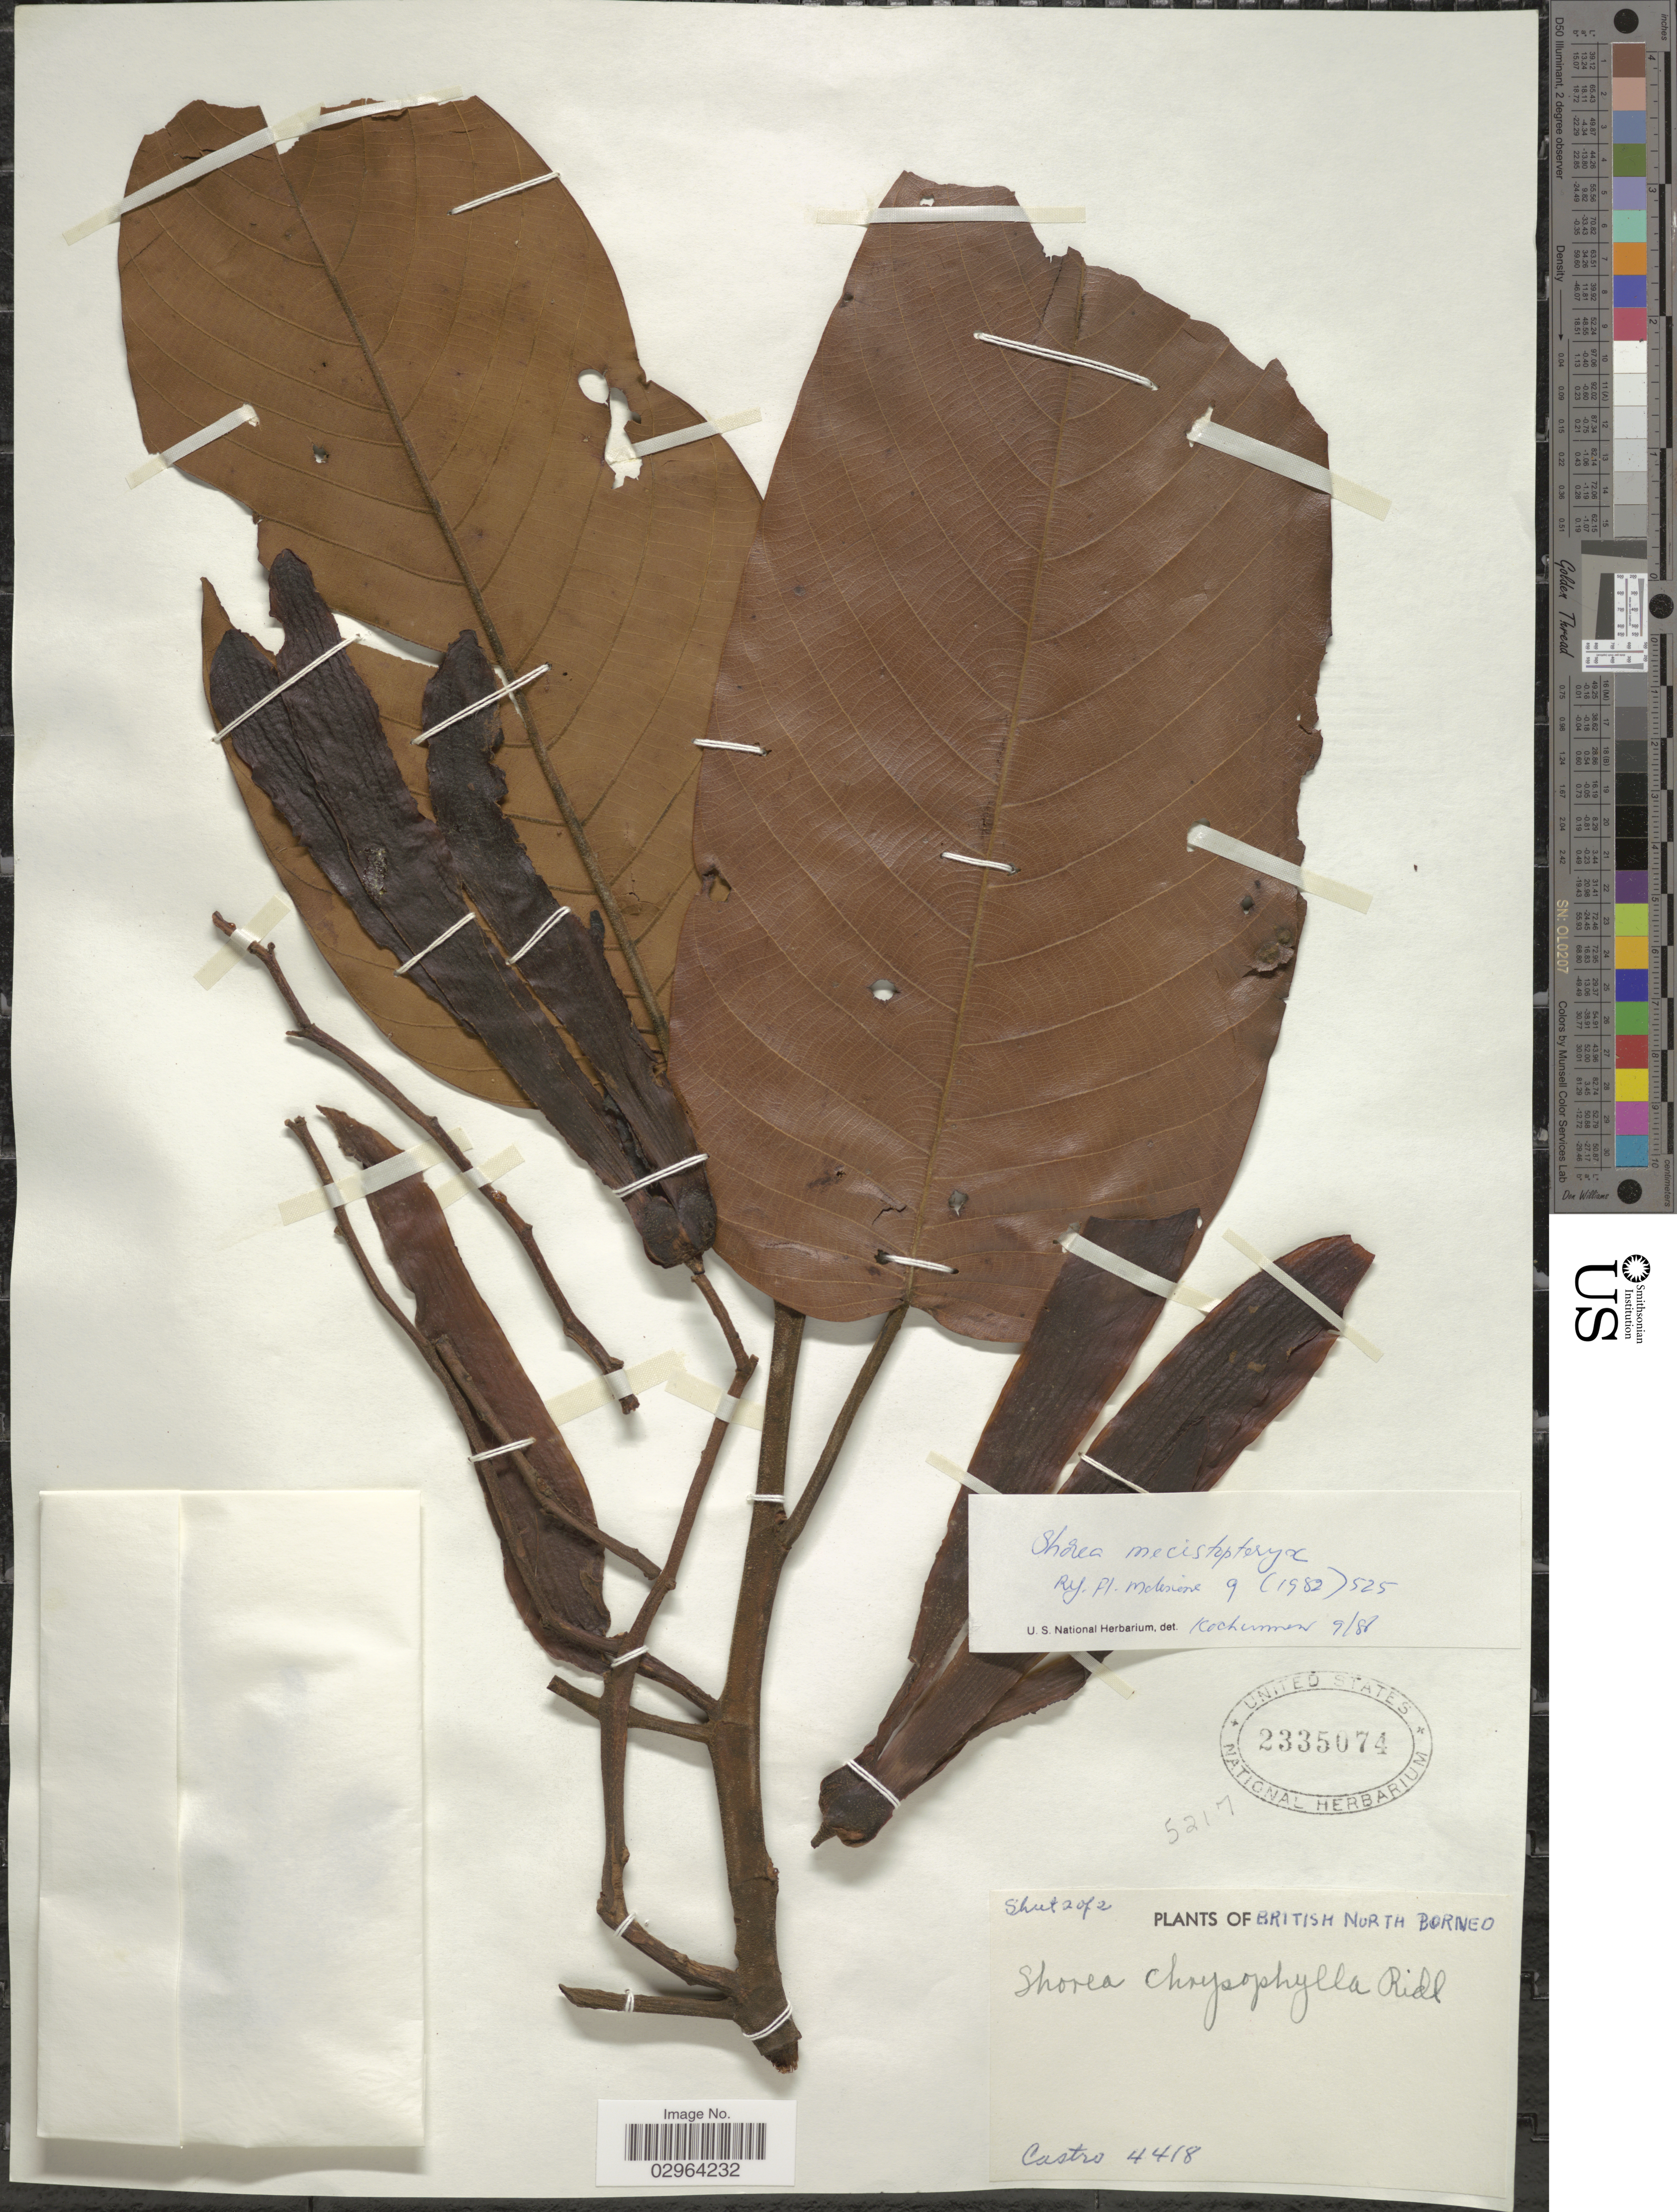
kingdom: Plantae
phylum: Tracheophyta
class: Magnoliopsida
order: Malvales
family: Dipterocarpaceae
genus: Rubroshorea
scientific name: Rubroshorea mecistopteryx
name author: (Ridl.) P.S. Ashton & J. Heck.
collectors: -. Castro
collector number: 4418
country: Malaysia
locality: British North Borneo.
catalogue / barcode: US 2335074